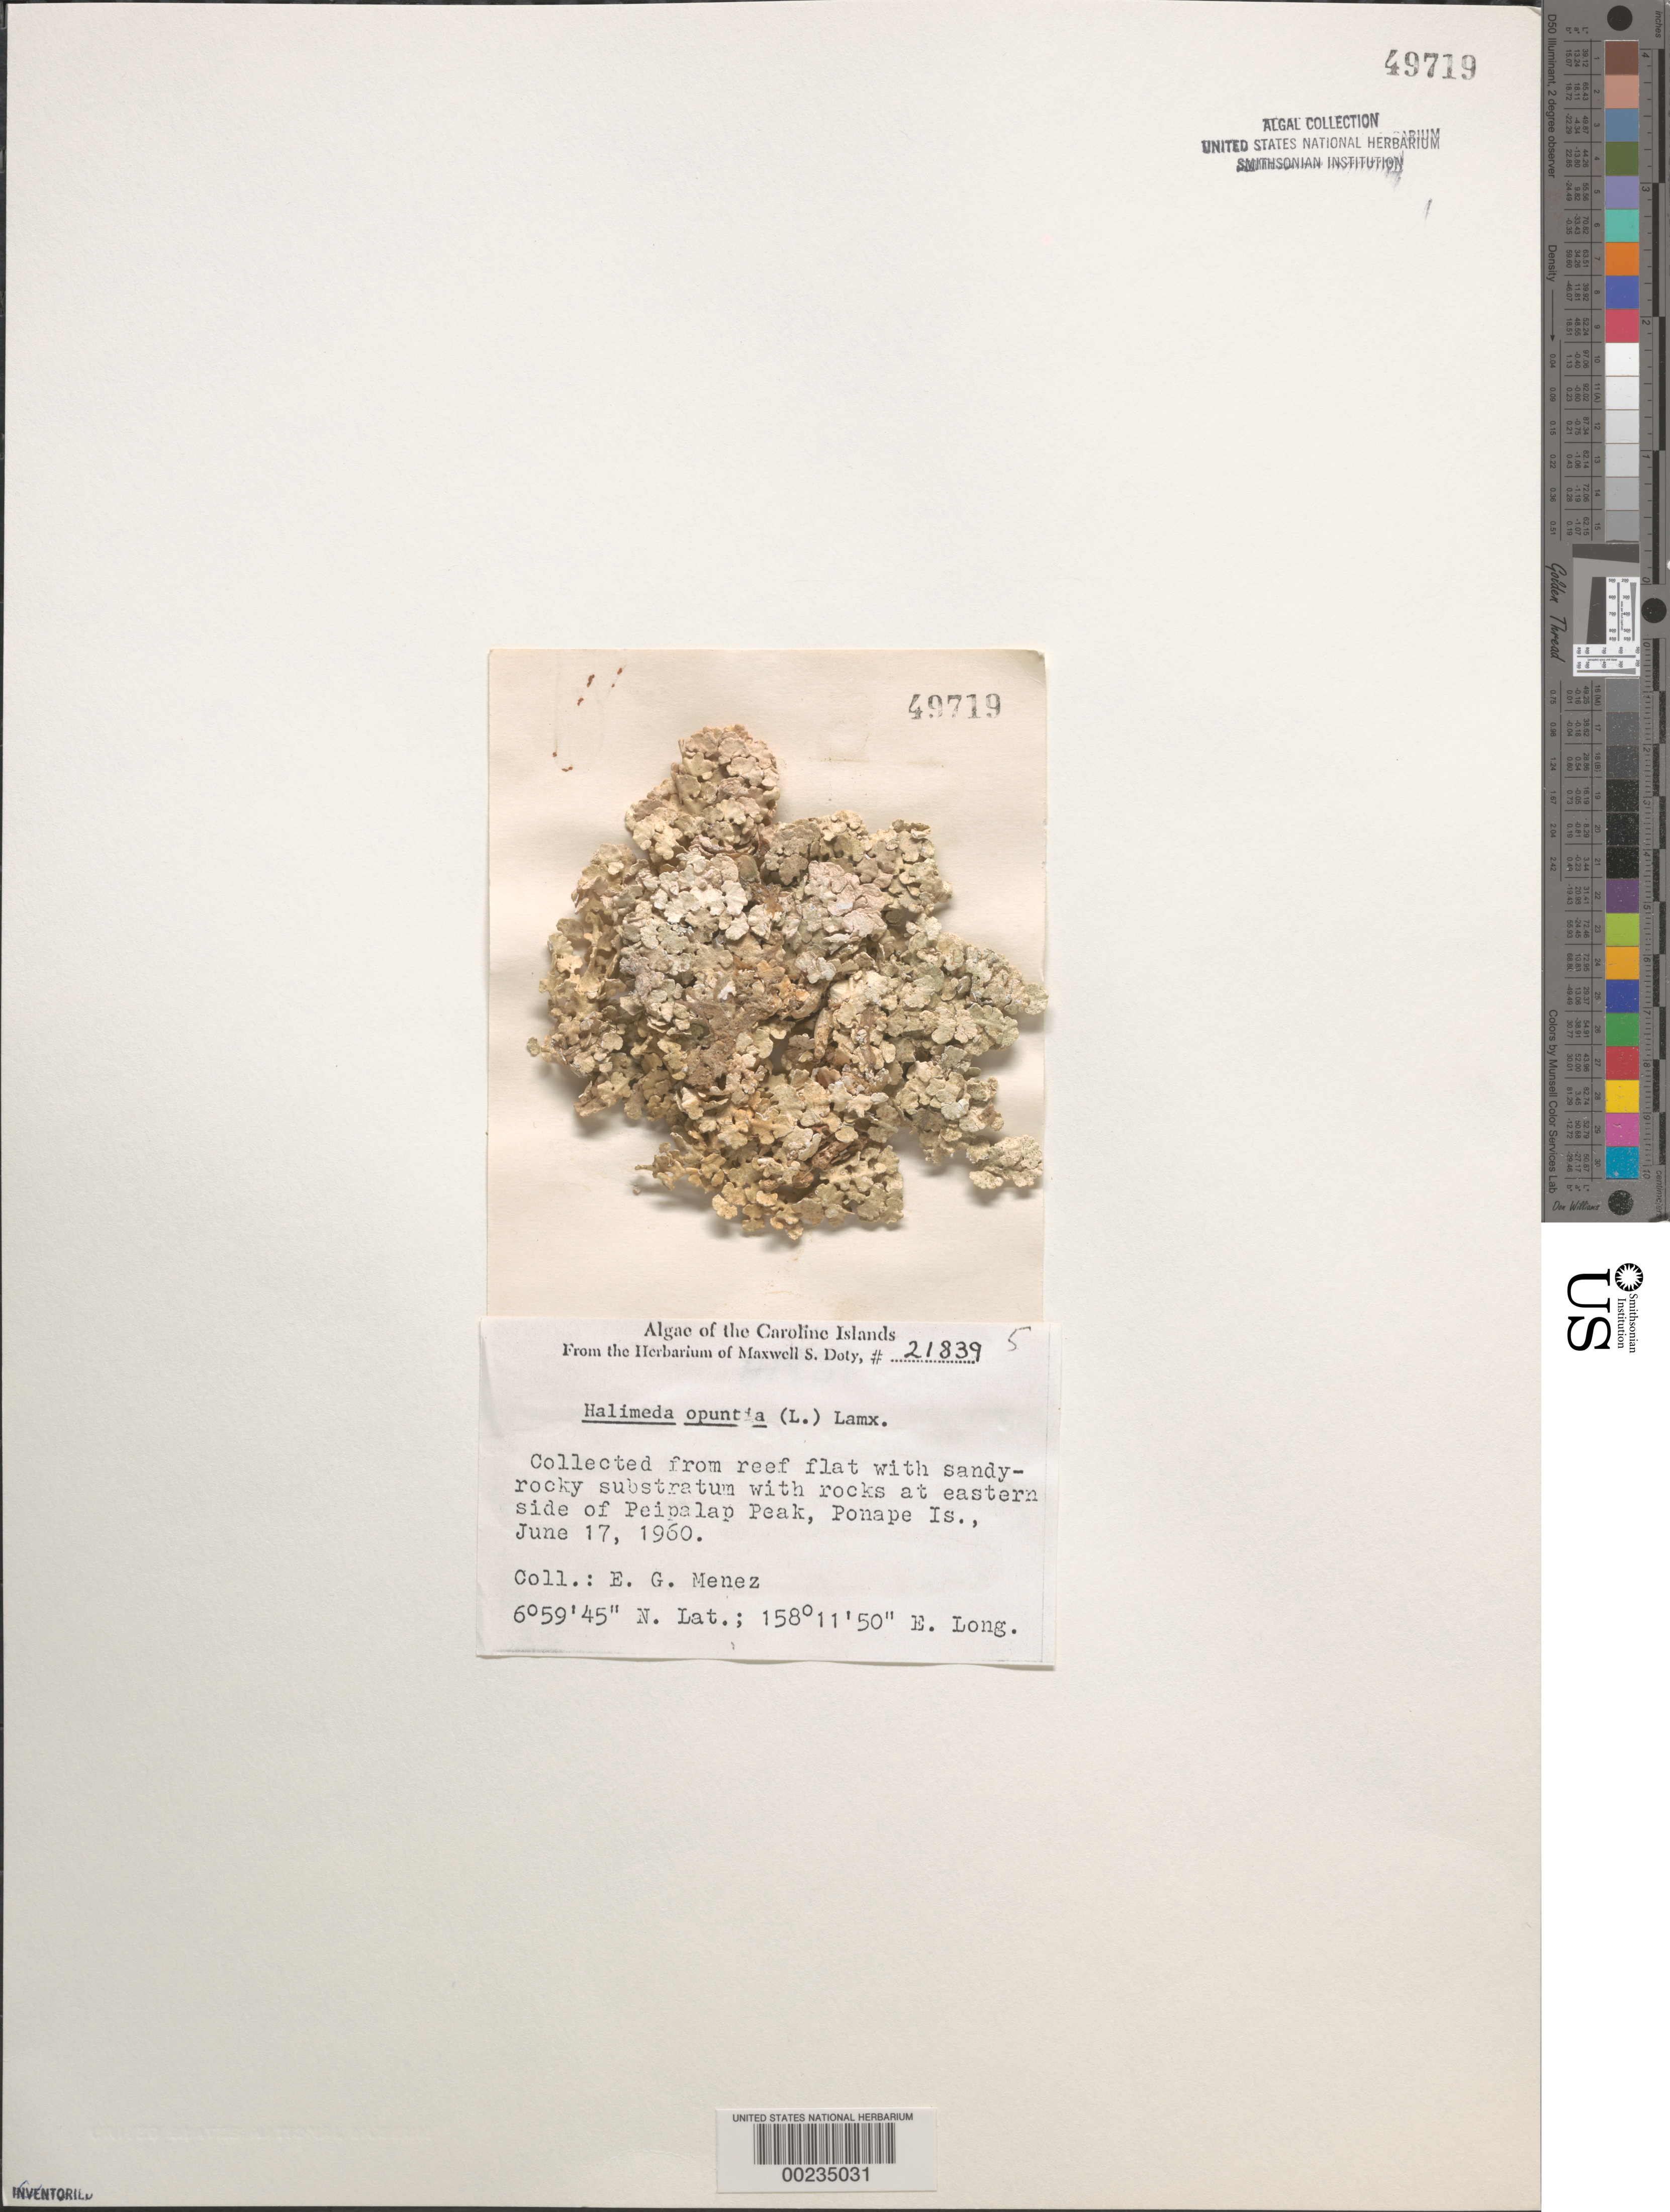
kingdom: Plantae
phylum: Chlorophyta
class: Ulvophyceae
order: Bryopsidales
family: Halimedaceae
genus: Halimeda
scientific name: Halimeda opuntia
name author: (L.) J.V.Lamouroux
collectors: Meñez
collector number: MSD 21839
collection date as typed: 17 Jun 1960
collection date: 1960-06-17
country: Micronesia, Federated States of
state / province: Pohnpei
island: Pohnpei [Ponape]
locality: Peipalap Peak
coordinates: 6 59' 45" N, 158 11' 50" E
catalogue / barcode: US 49719